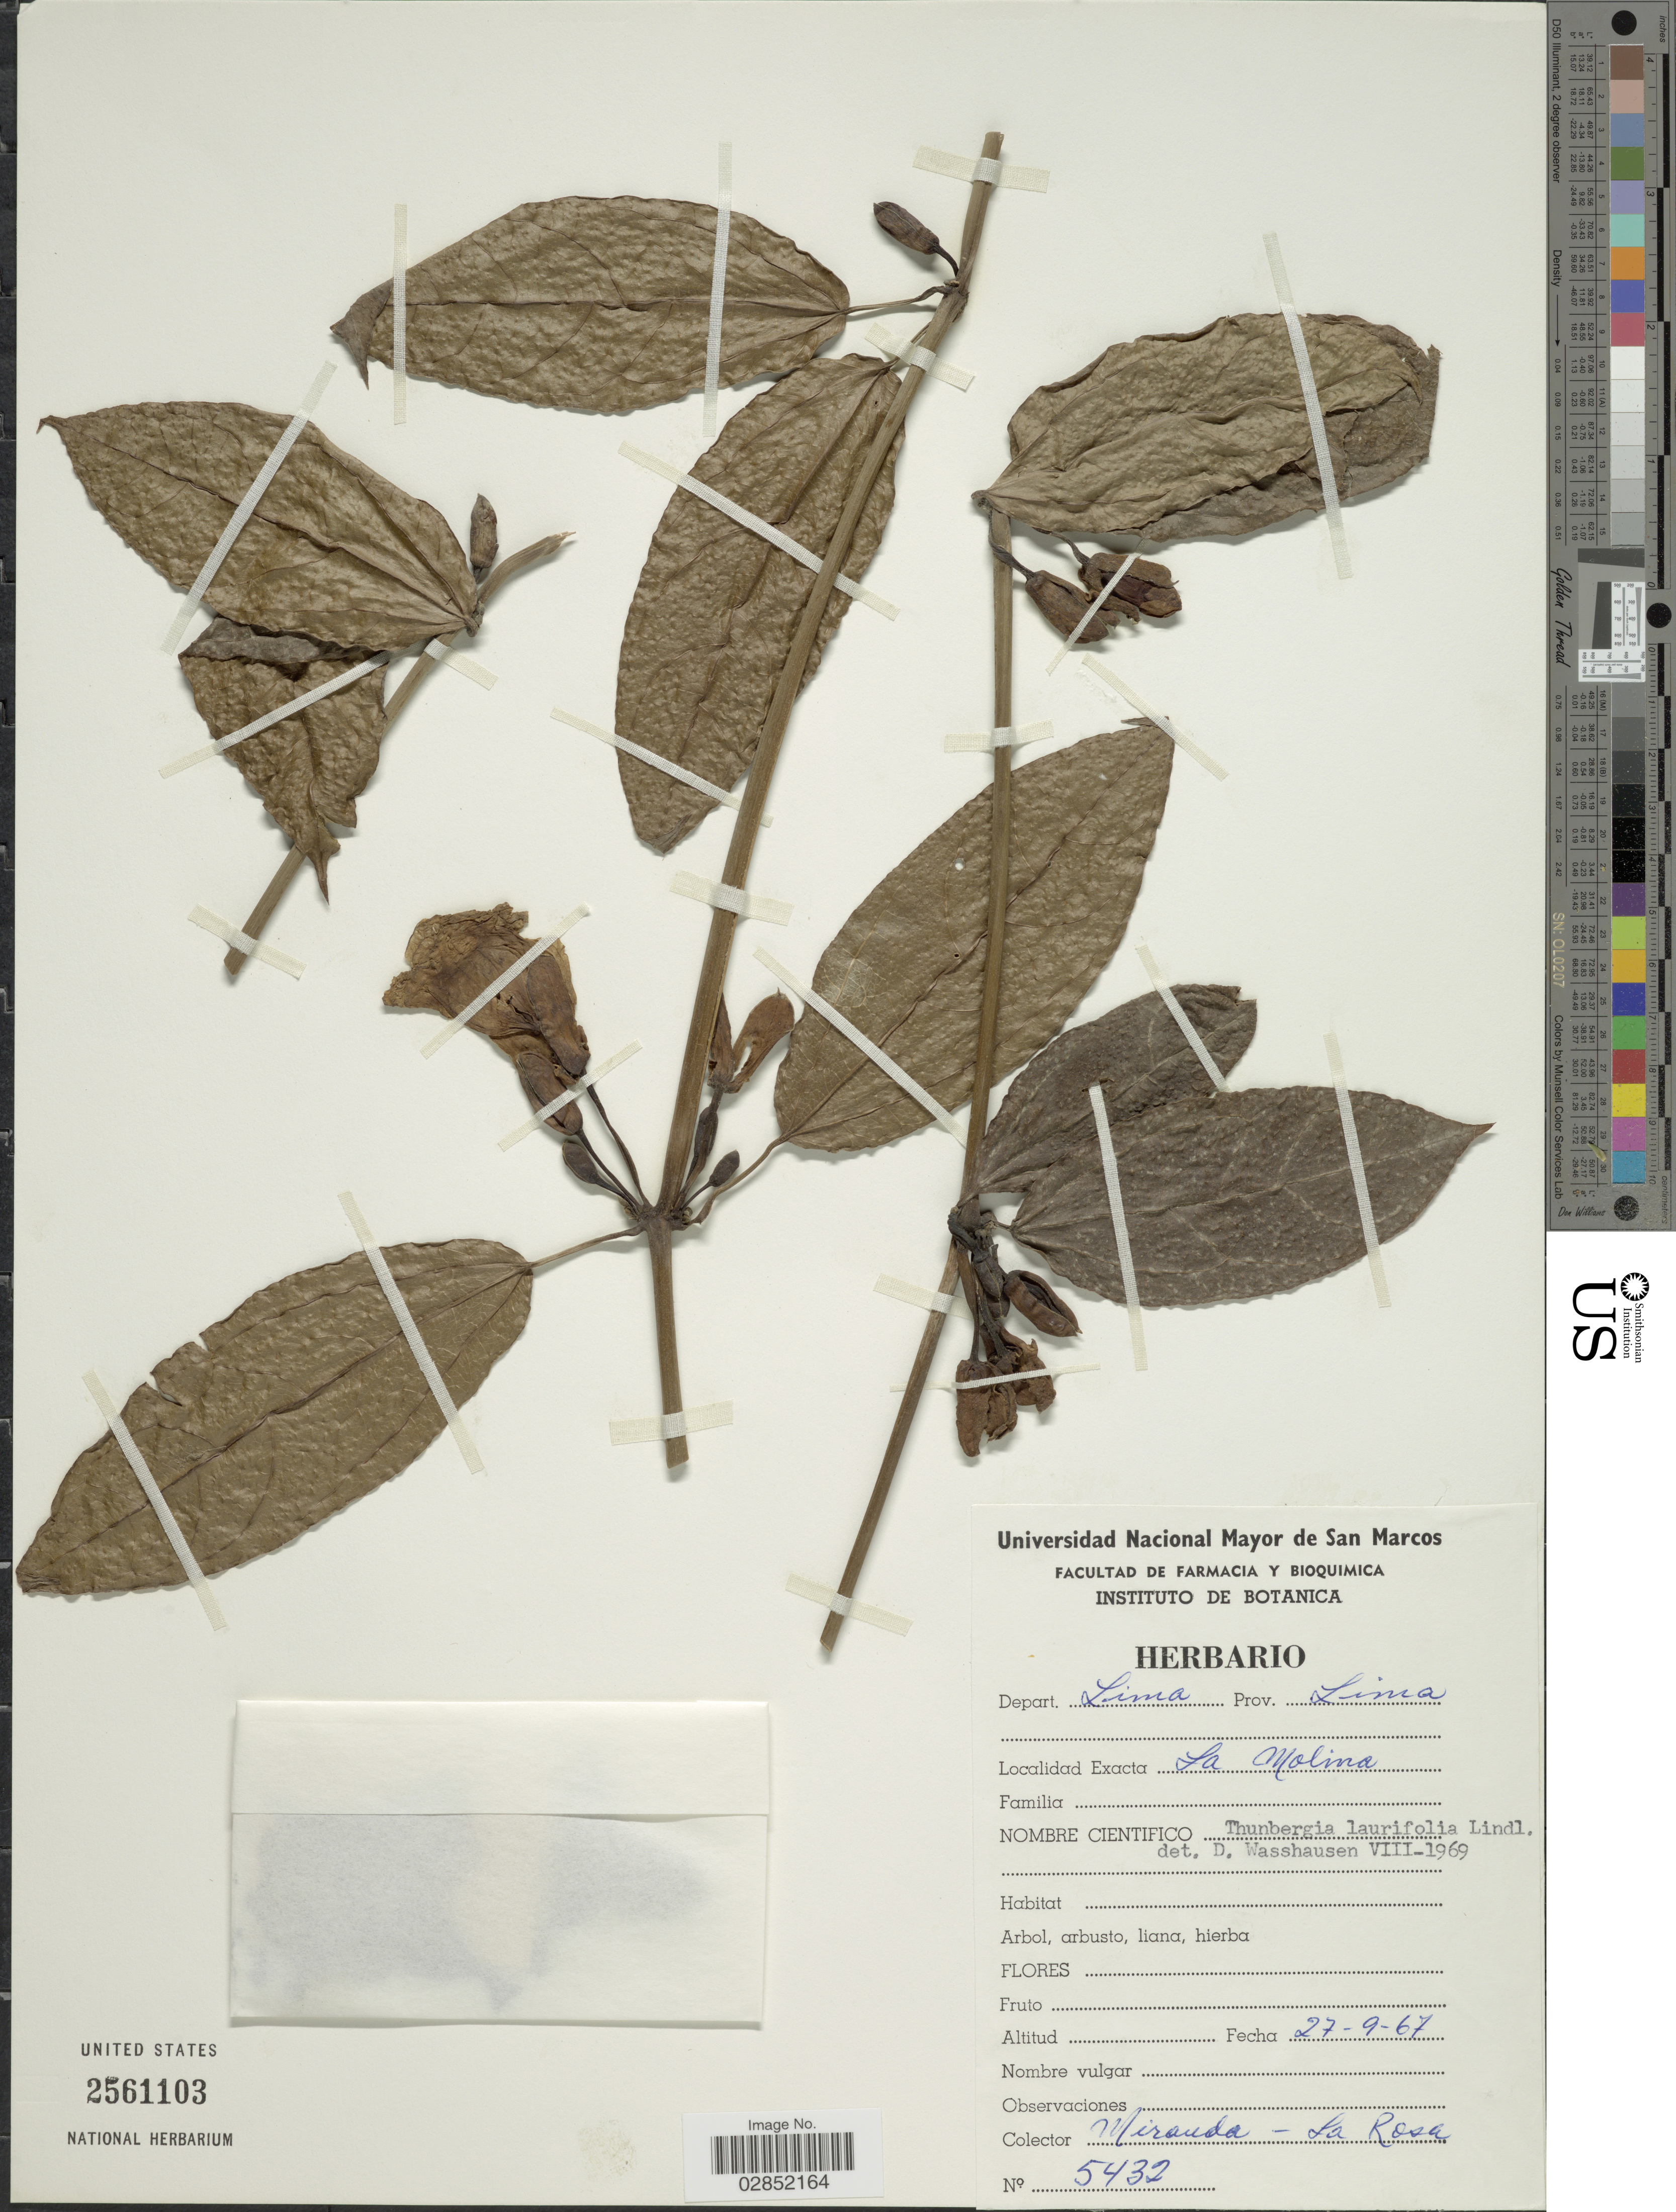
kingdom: Plantae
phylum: Tracheophyta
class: Magnoliopsida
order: Lamiales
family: Acanthaceae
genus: Thunbergia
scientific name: Thunbergia laurifolia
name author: Lindl.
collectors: Miranda & -. La Rosa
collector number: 5432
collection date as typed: Transcribed d/m/y: 27/9/67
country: Peru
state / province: Lima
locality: Depart. Lima. La Molina.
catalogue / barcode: US 2561103